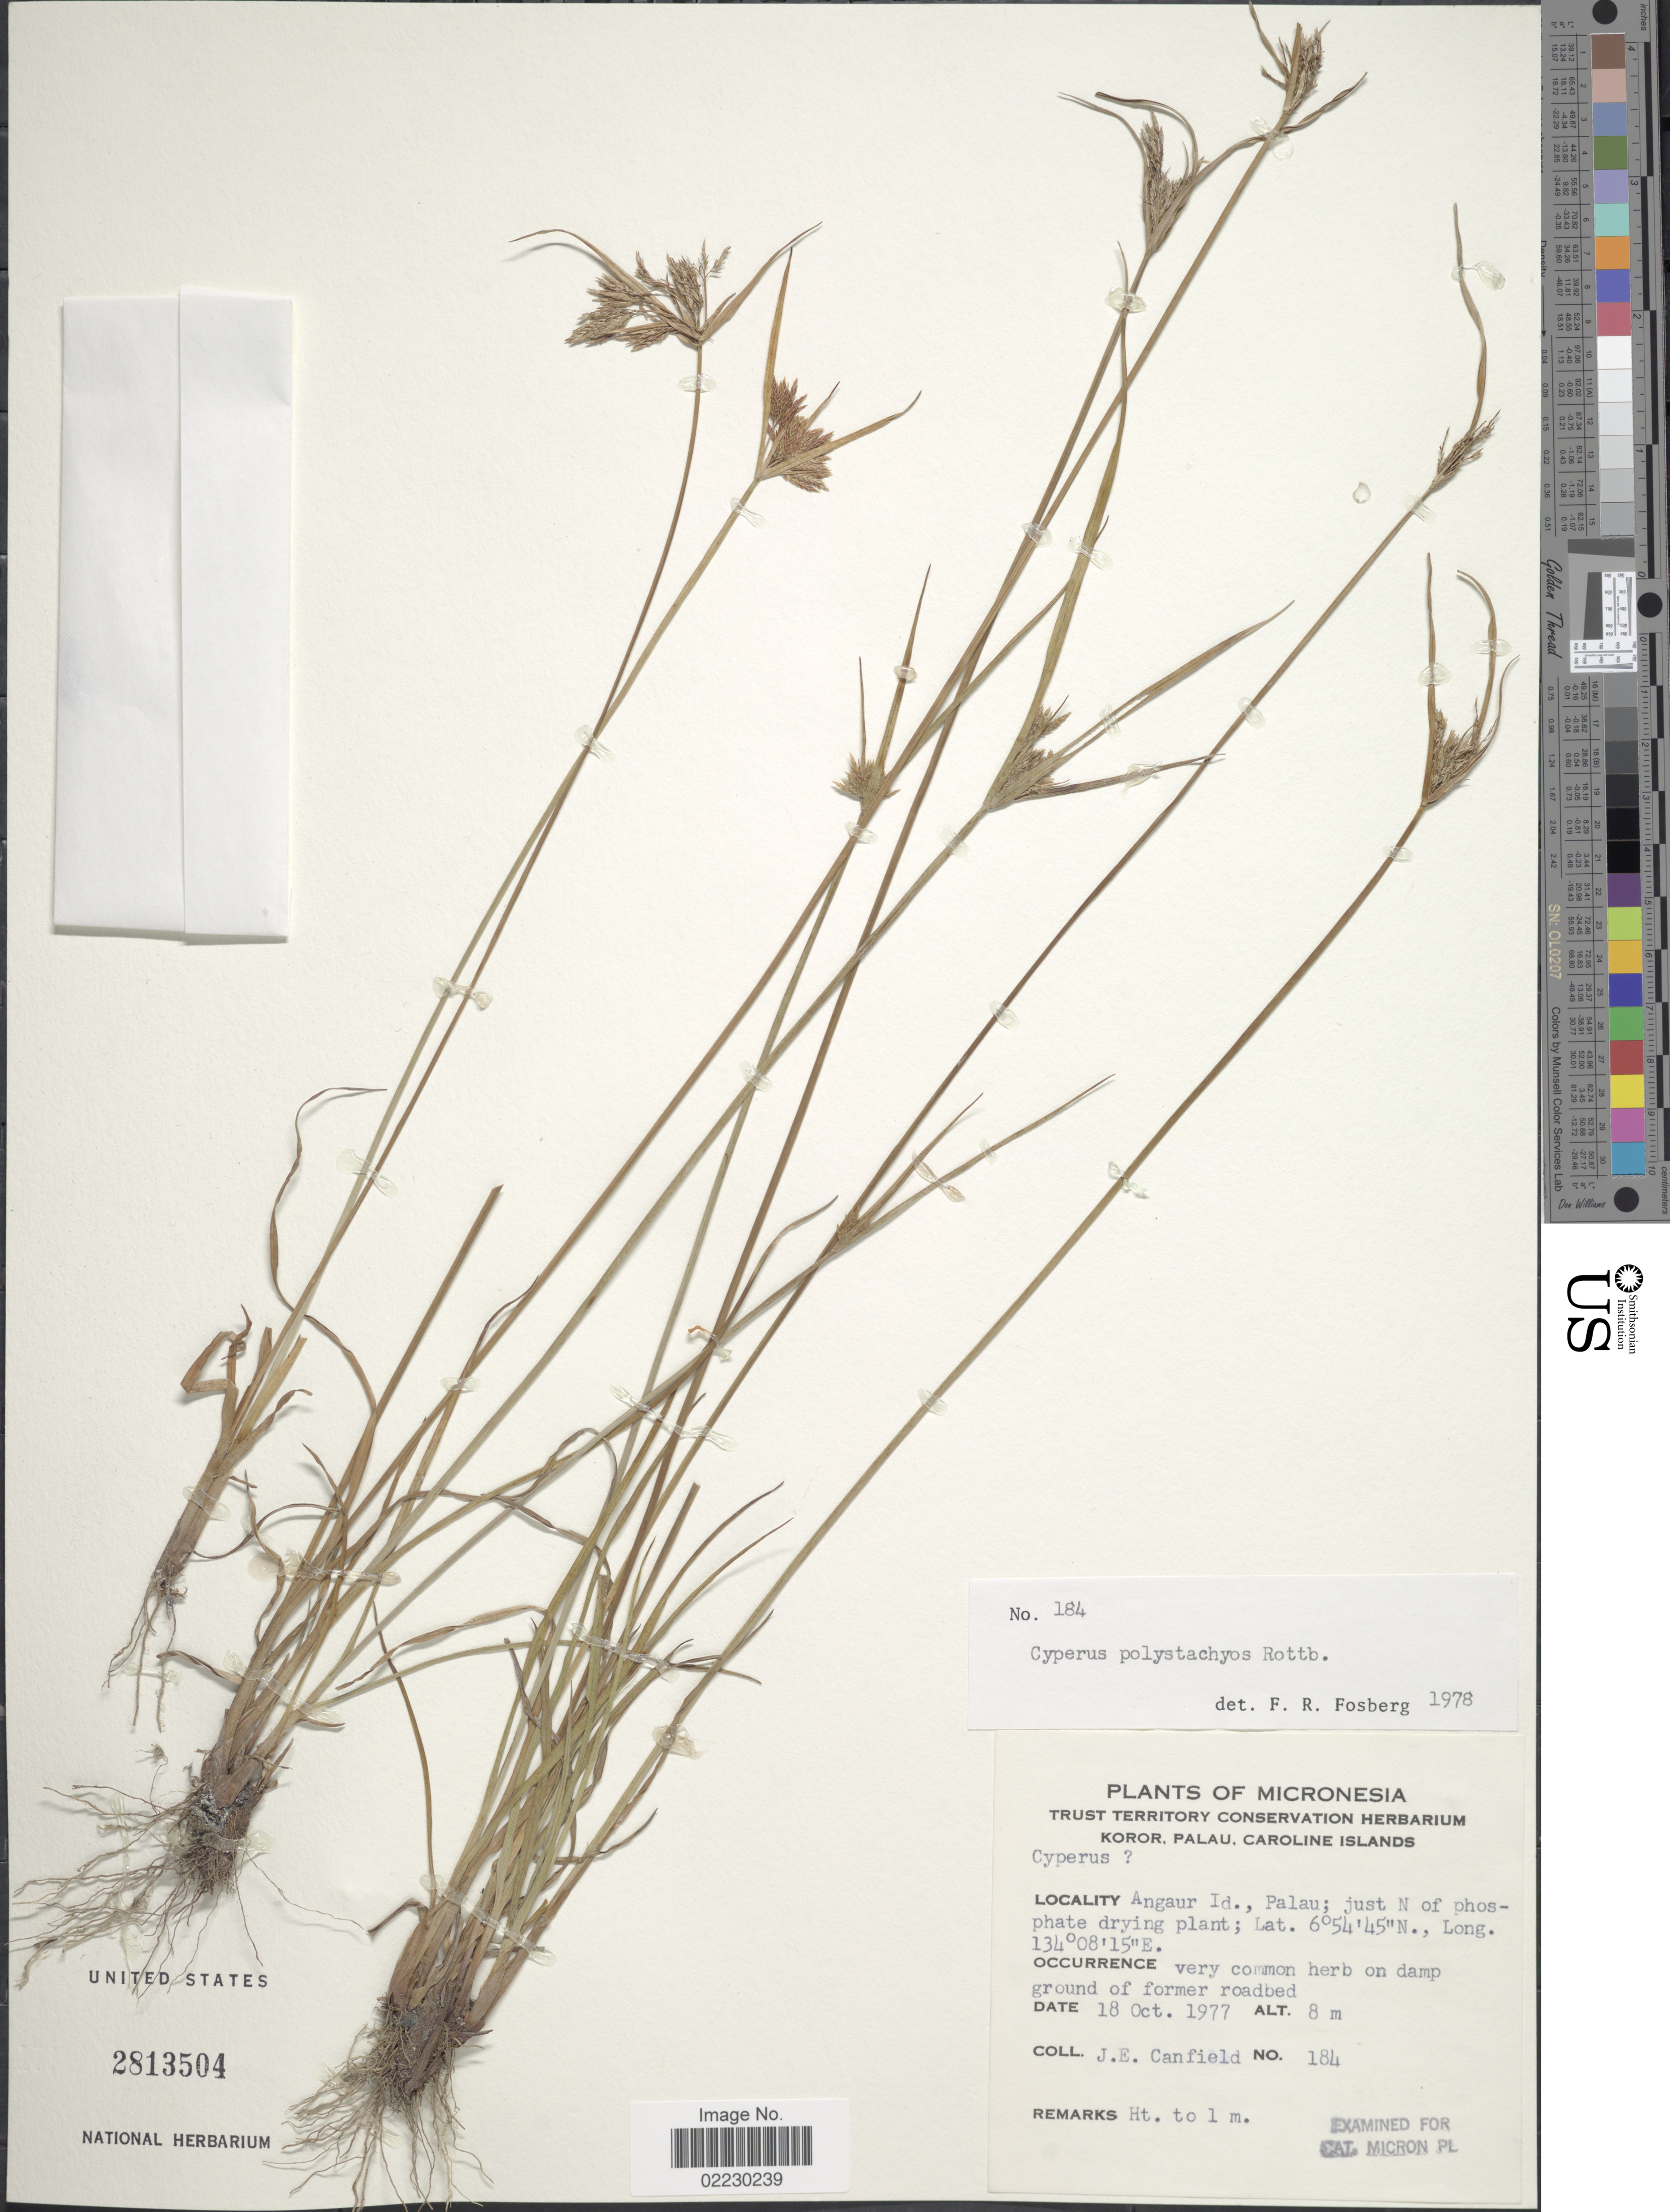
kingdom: Plantae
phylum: Tracheophyta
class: Liliopsida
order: Poales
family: Cyperaceae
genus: Cyperus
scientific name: Cyperus polystachyos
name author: Rottb.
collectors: J. E. Canfield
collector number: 184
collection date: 1977-10-18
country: Micronesia, Federated States of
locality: Angaur Id., Palau; just N of phosphate drying plant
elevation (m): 8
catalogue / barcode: US 2813504